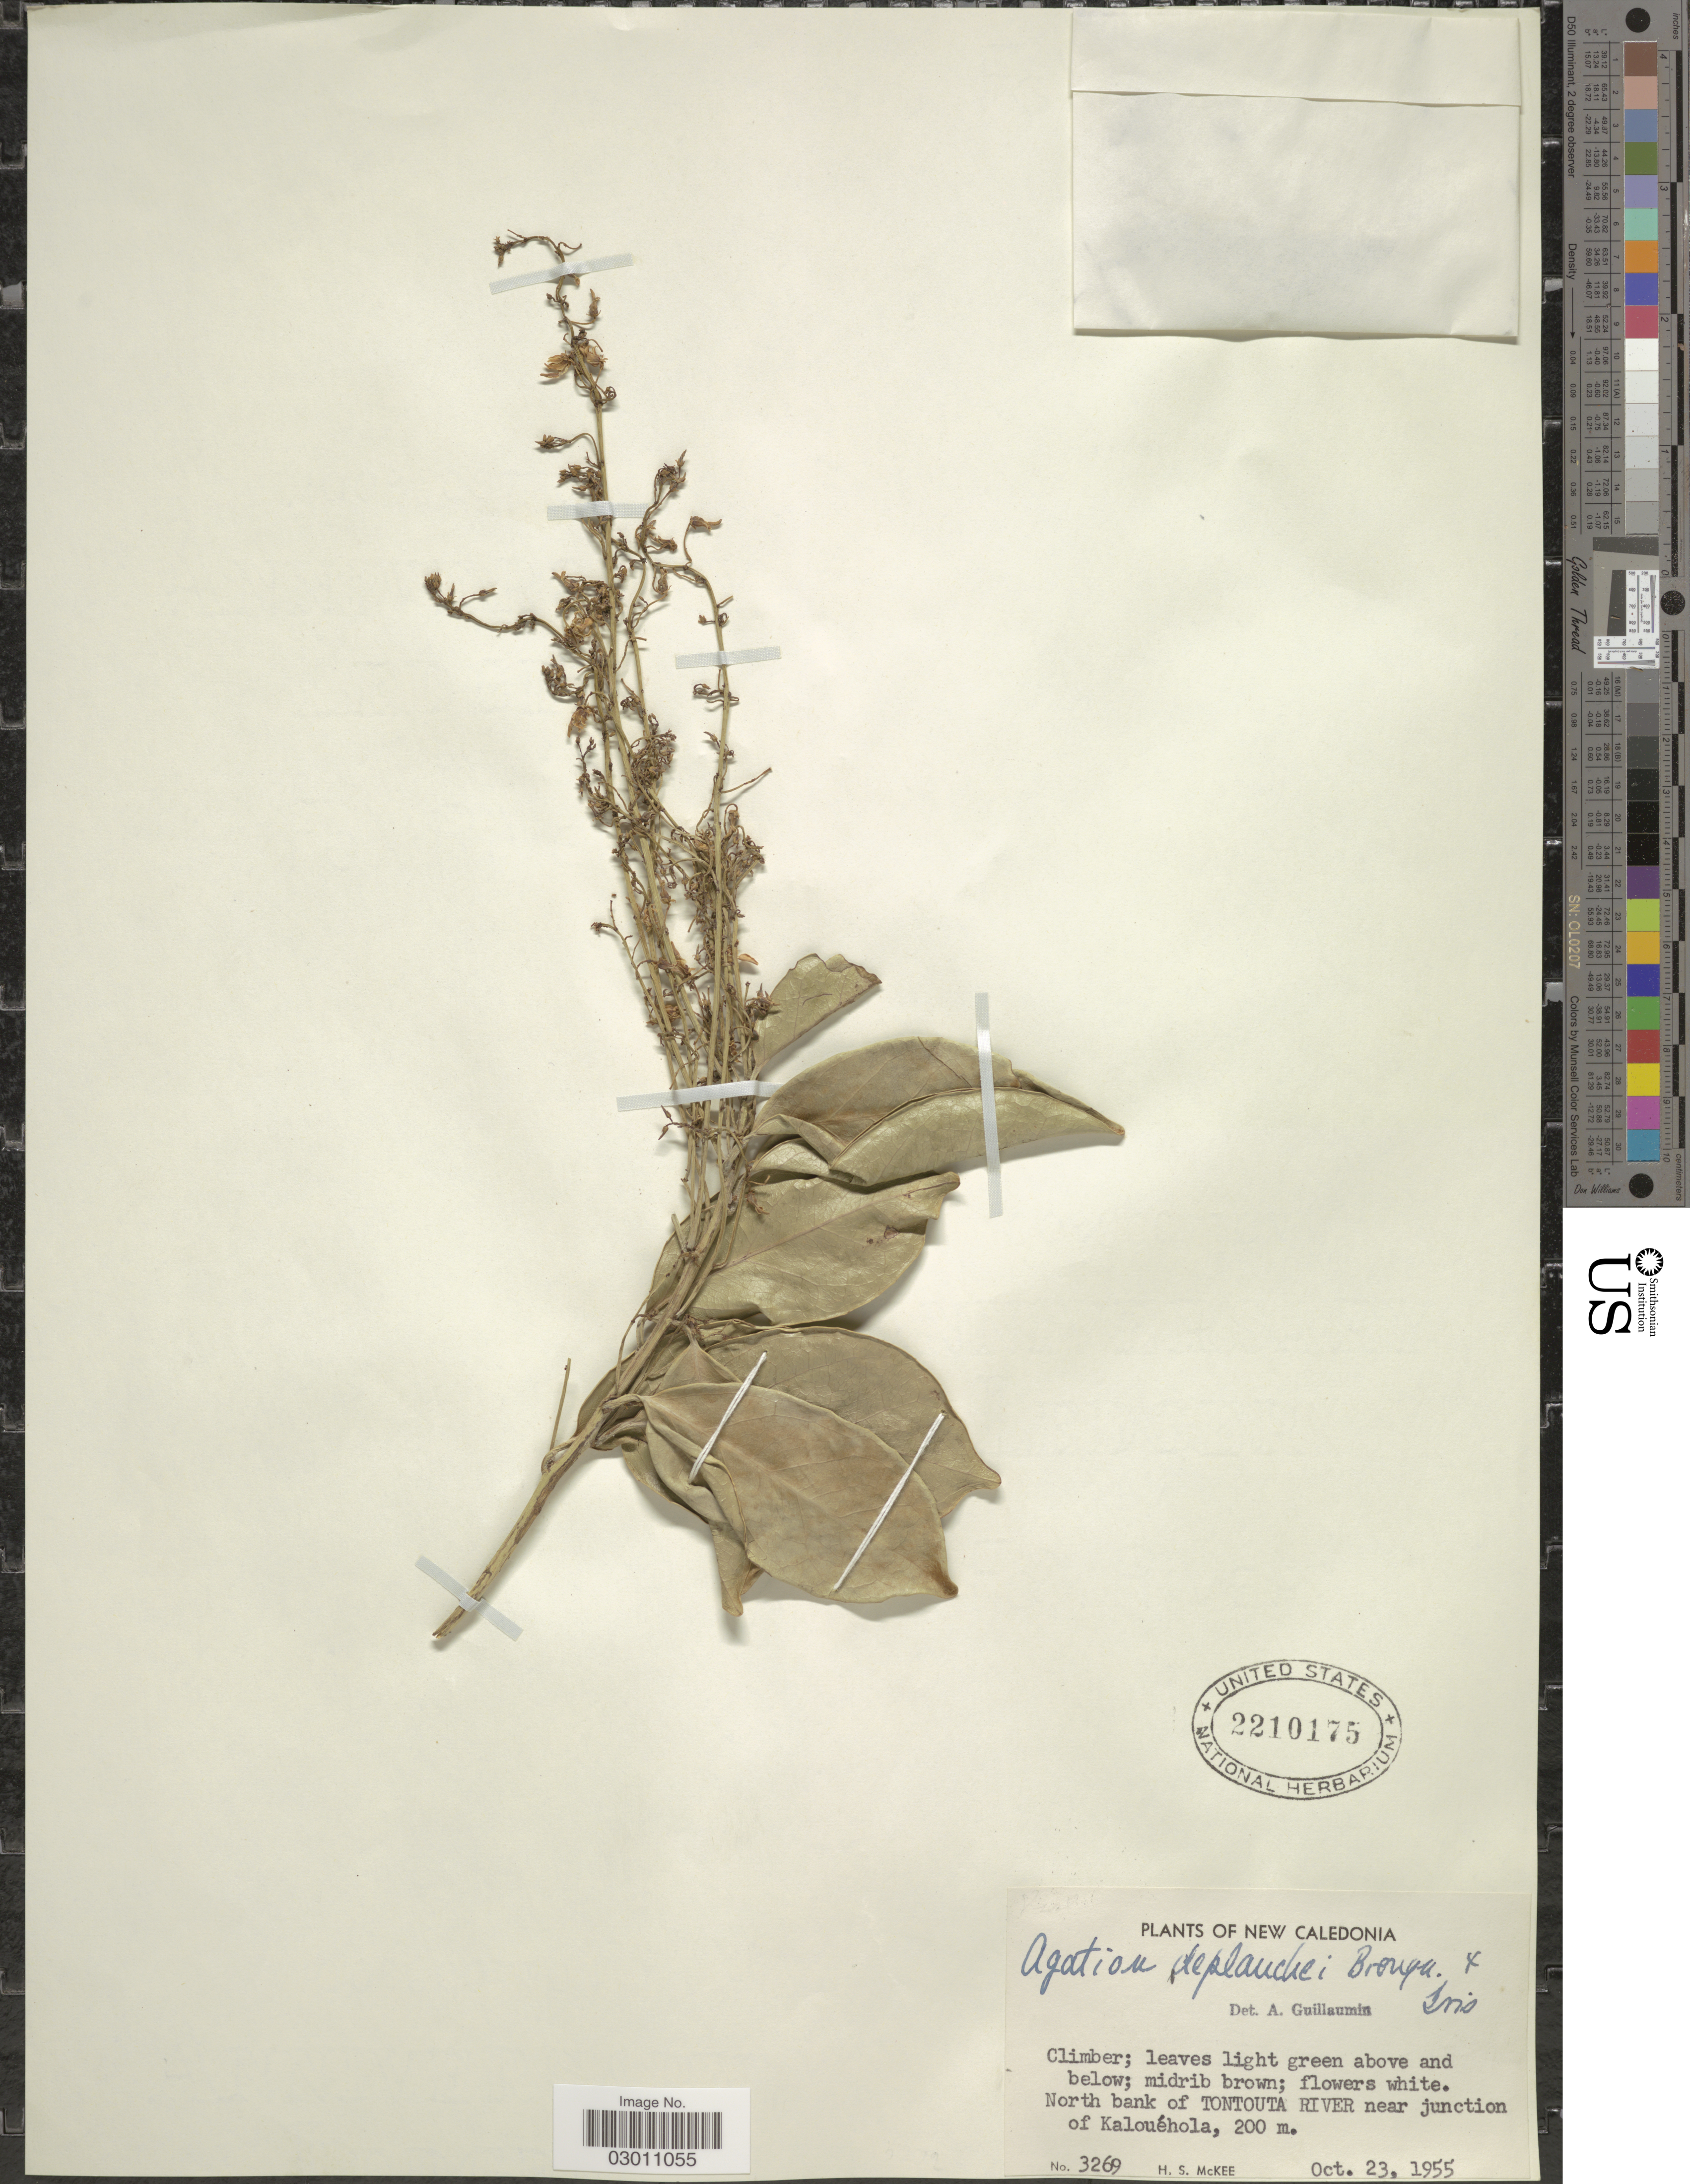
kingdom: Plantae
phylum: Tracheophyta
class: Magnoliopsida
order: Malpighiales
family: Violaceae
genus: Agatea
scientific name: Agatea longipedicellata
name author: (Baker f.) Guillaumin & Thorne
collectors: H. S. McKee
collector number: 3269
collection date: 1955-10-23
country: New Caledonia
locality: North bank of Tontouta River near junction of Kalouéhola.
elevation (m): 200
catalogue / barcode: US 2210175